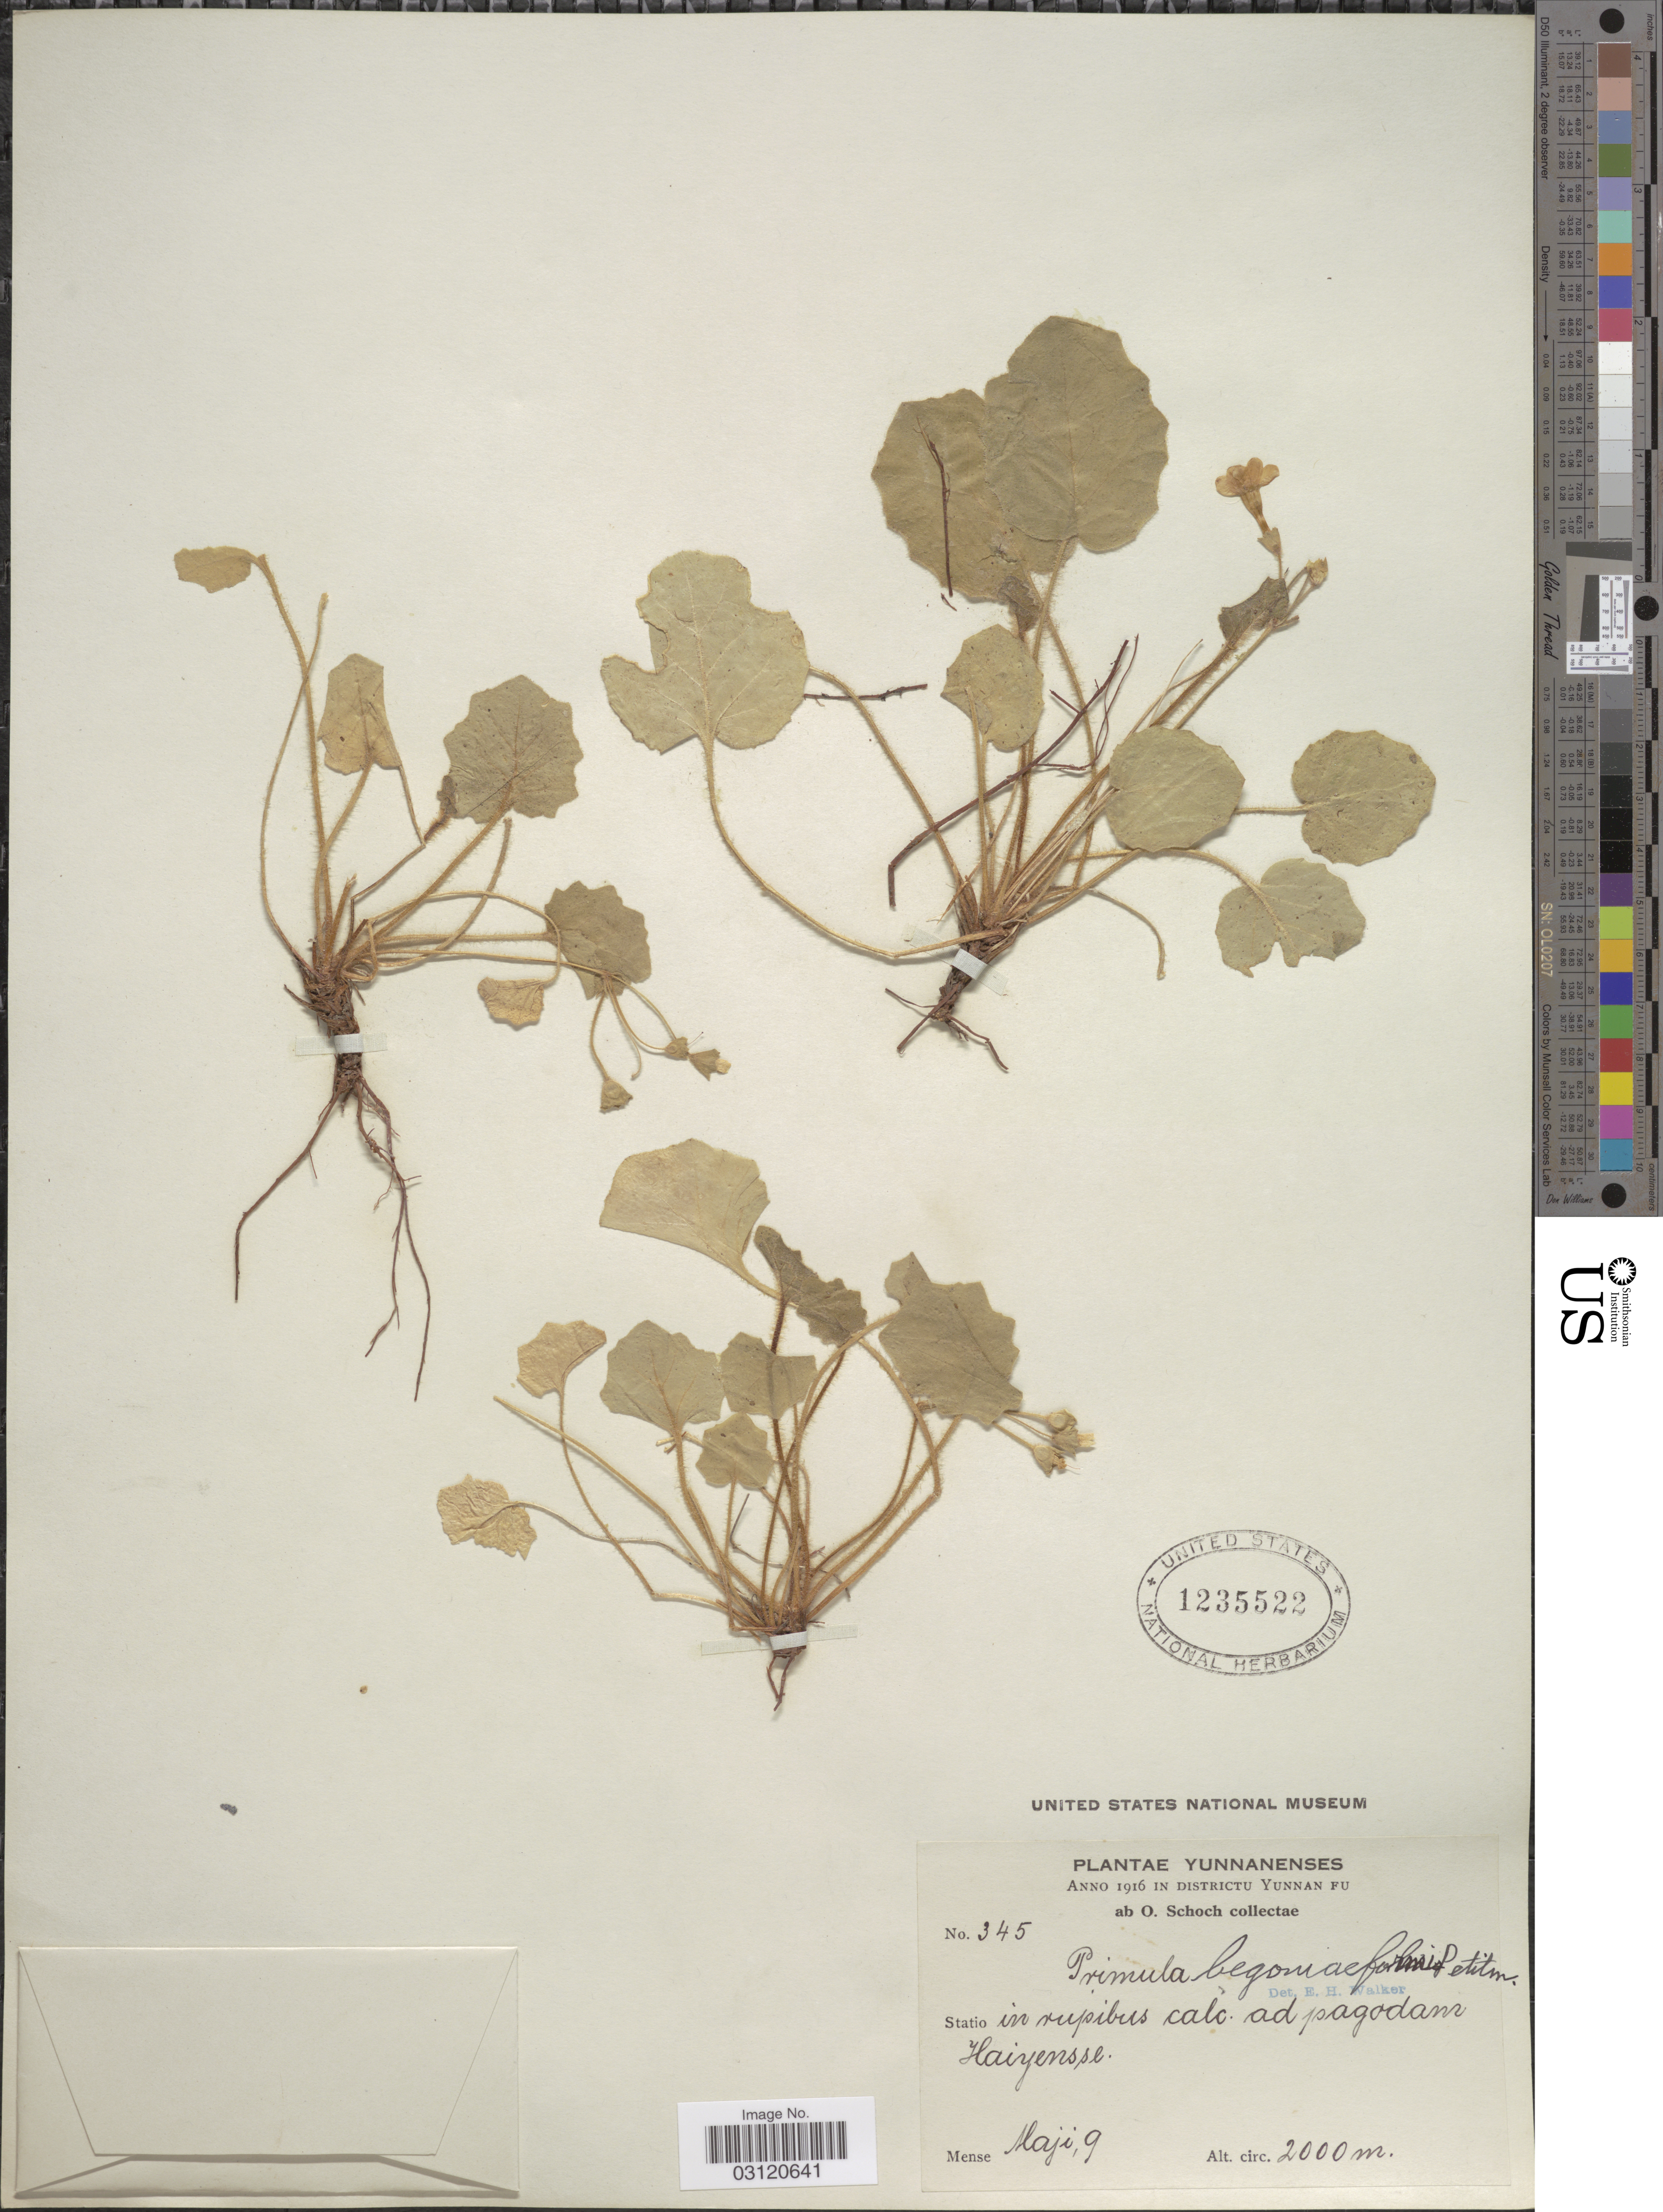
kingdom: Plantae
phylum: Tracheophyta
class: Magnoliopsida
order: Ericales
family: Primulaceae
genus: Primula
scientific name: Primula begoniiformis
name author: Petitm.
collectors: O. Schoch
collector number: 345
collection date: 1909-05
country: China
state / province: Yunnan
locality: Statio in rupibus calc. ad pagodam Haiyensse.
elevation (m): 2000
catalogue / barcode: US 1235522